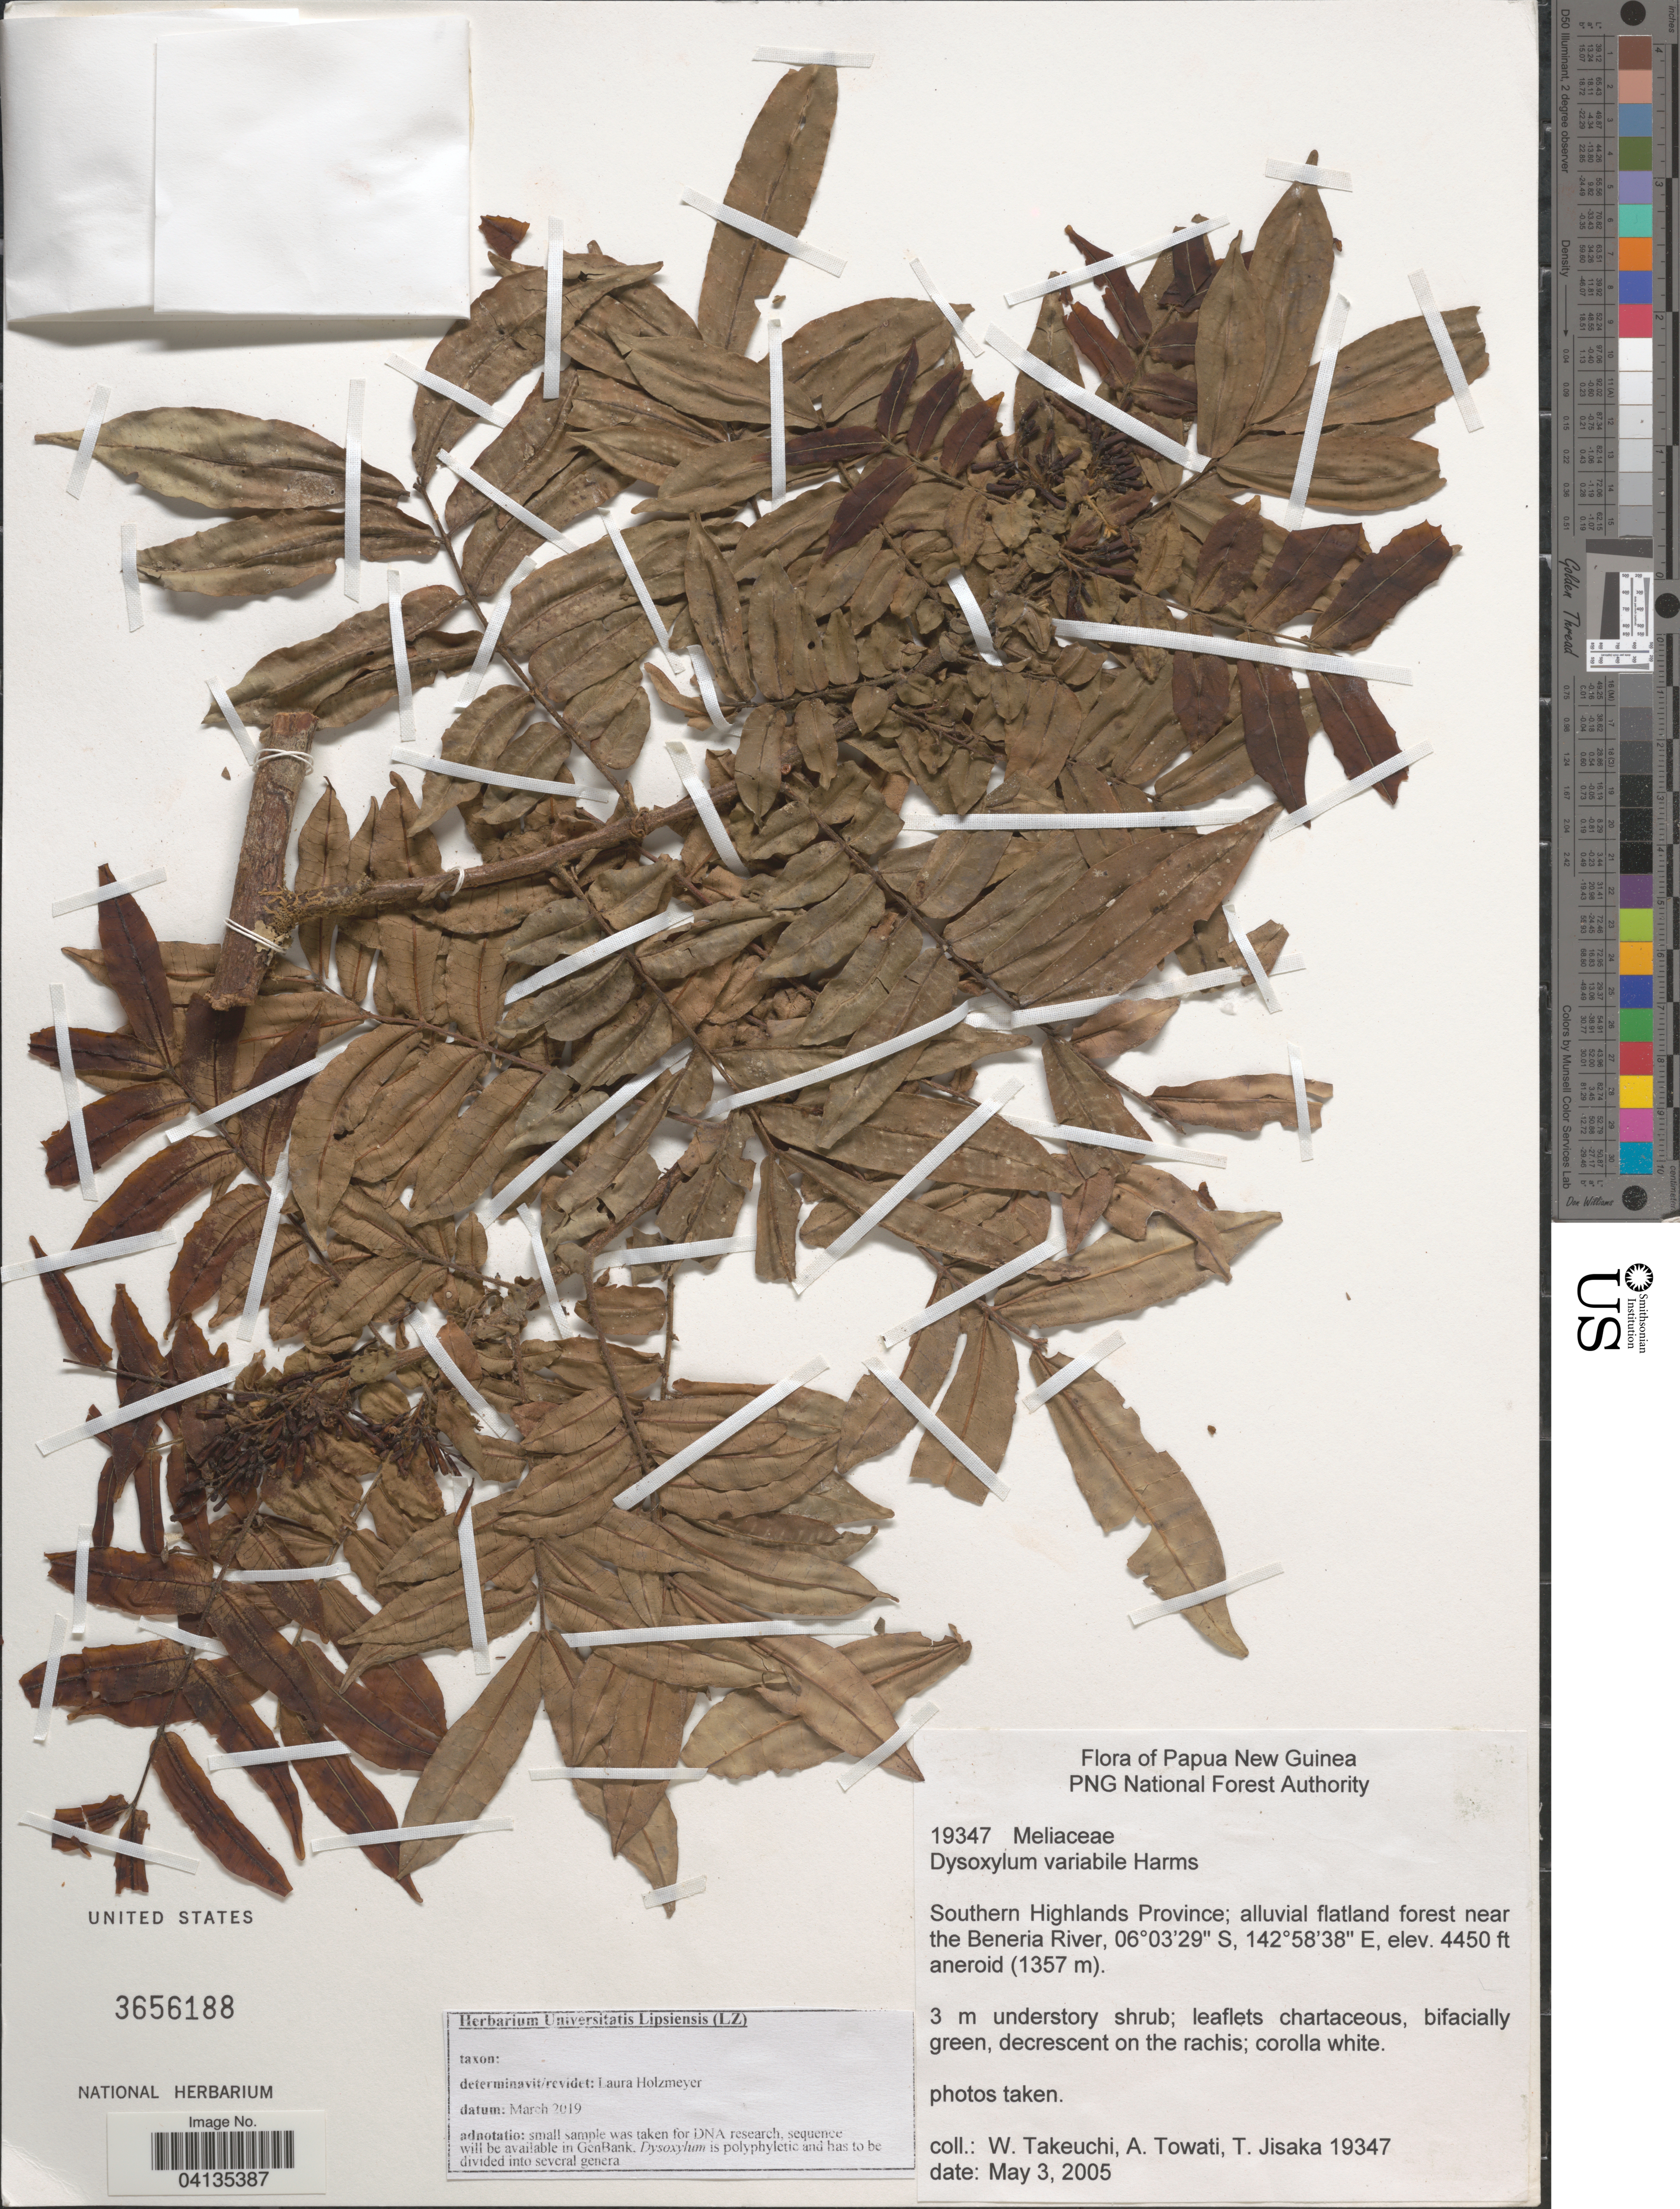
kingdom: Plantae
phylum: Tracheophyta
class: Magnoliopsida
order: Sapindales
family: Meliaceae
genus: Didymocheton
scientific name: Didymocheton variabilis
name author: (Harms) Holzmeyer & Mabb.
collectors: W. Takeuchi, A. Towati & T. Jisaka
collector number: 19347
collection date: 2005-05-03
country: Papua New Guinea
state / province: Southern Highlands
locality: Alluvial flatland forest near the Beneria River.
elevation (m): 1357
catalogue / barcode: US 3656188